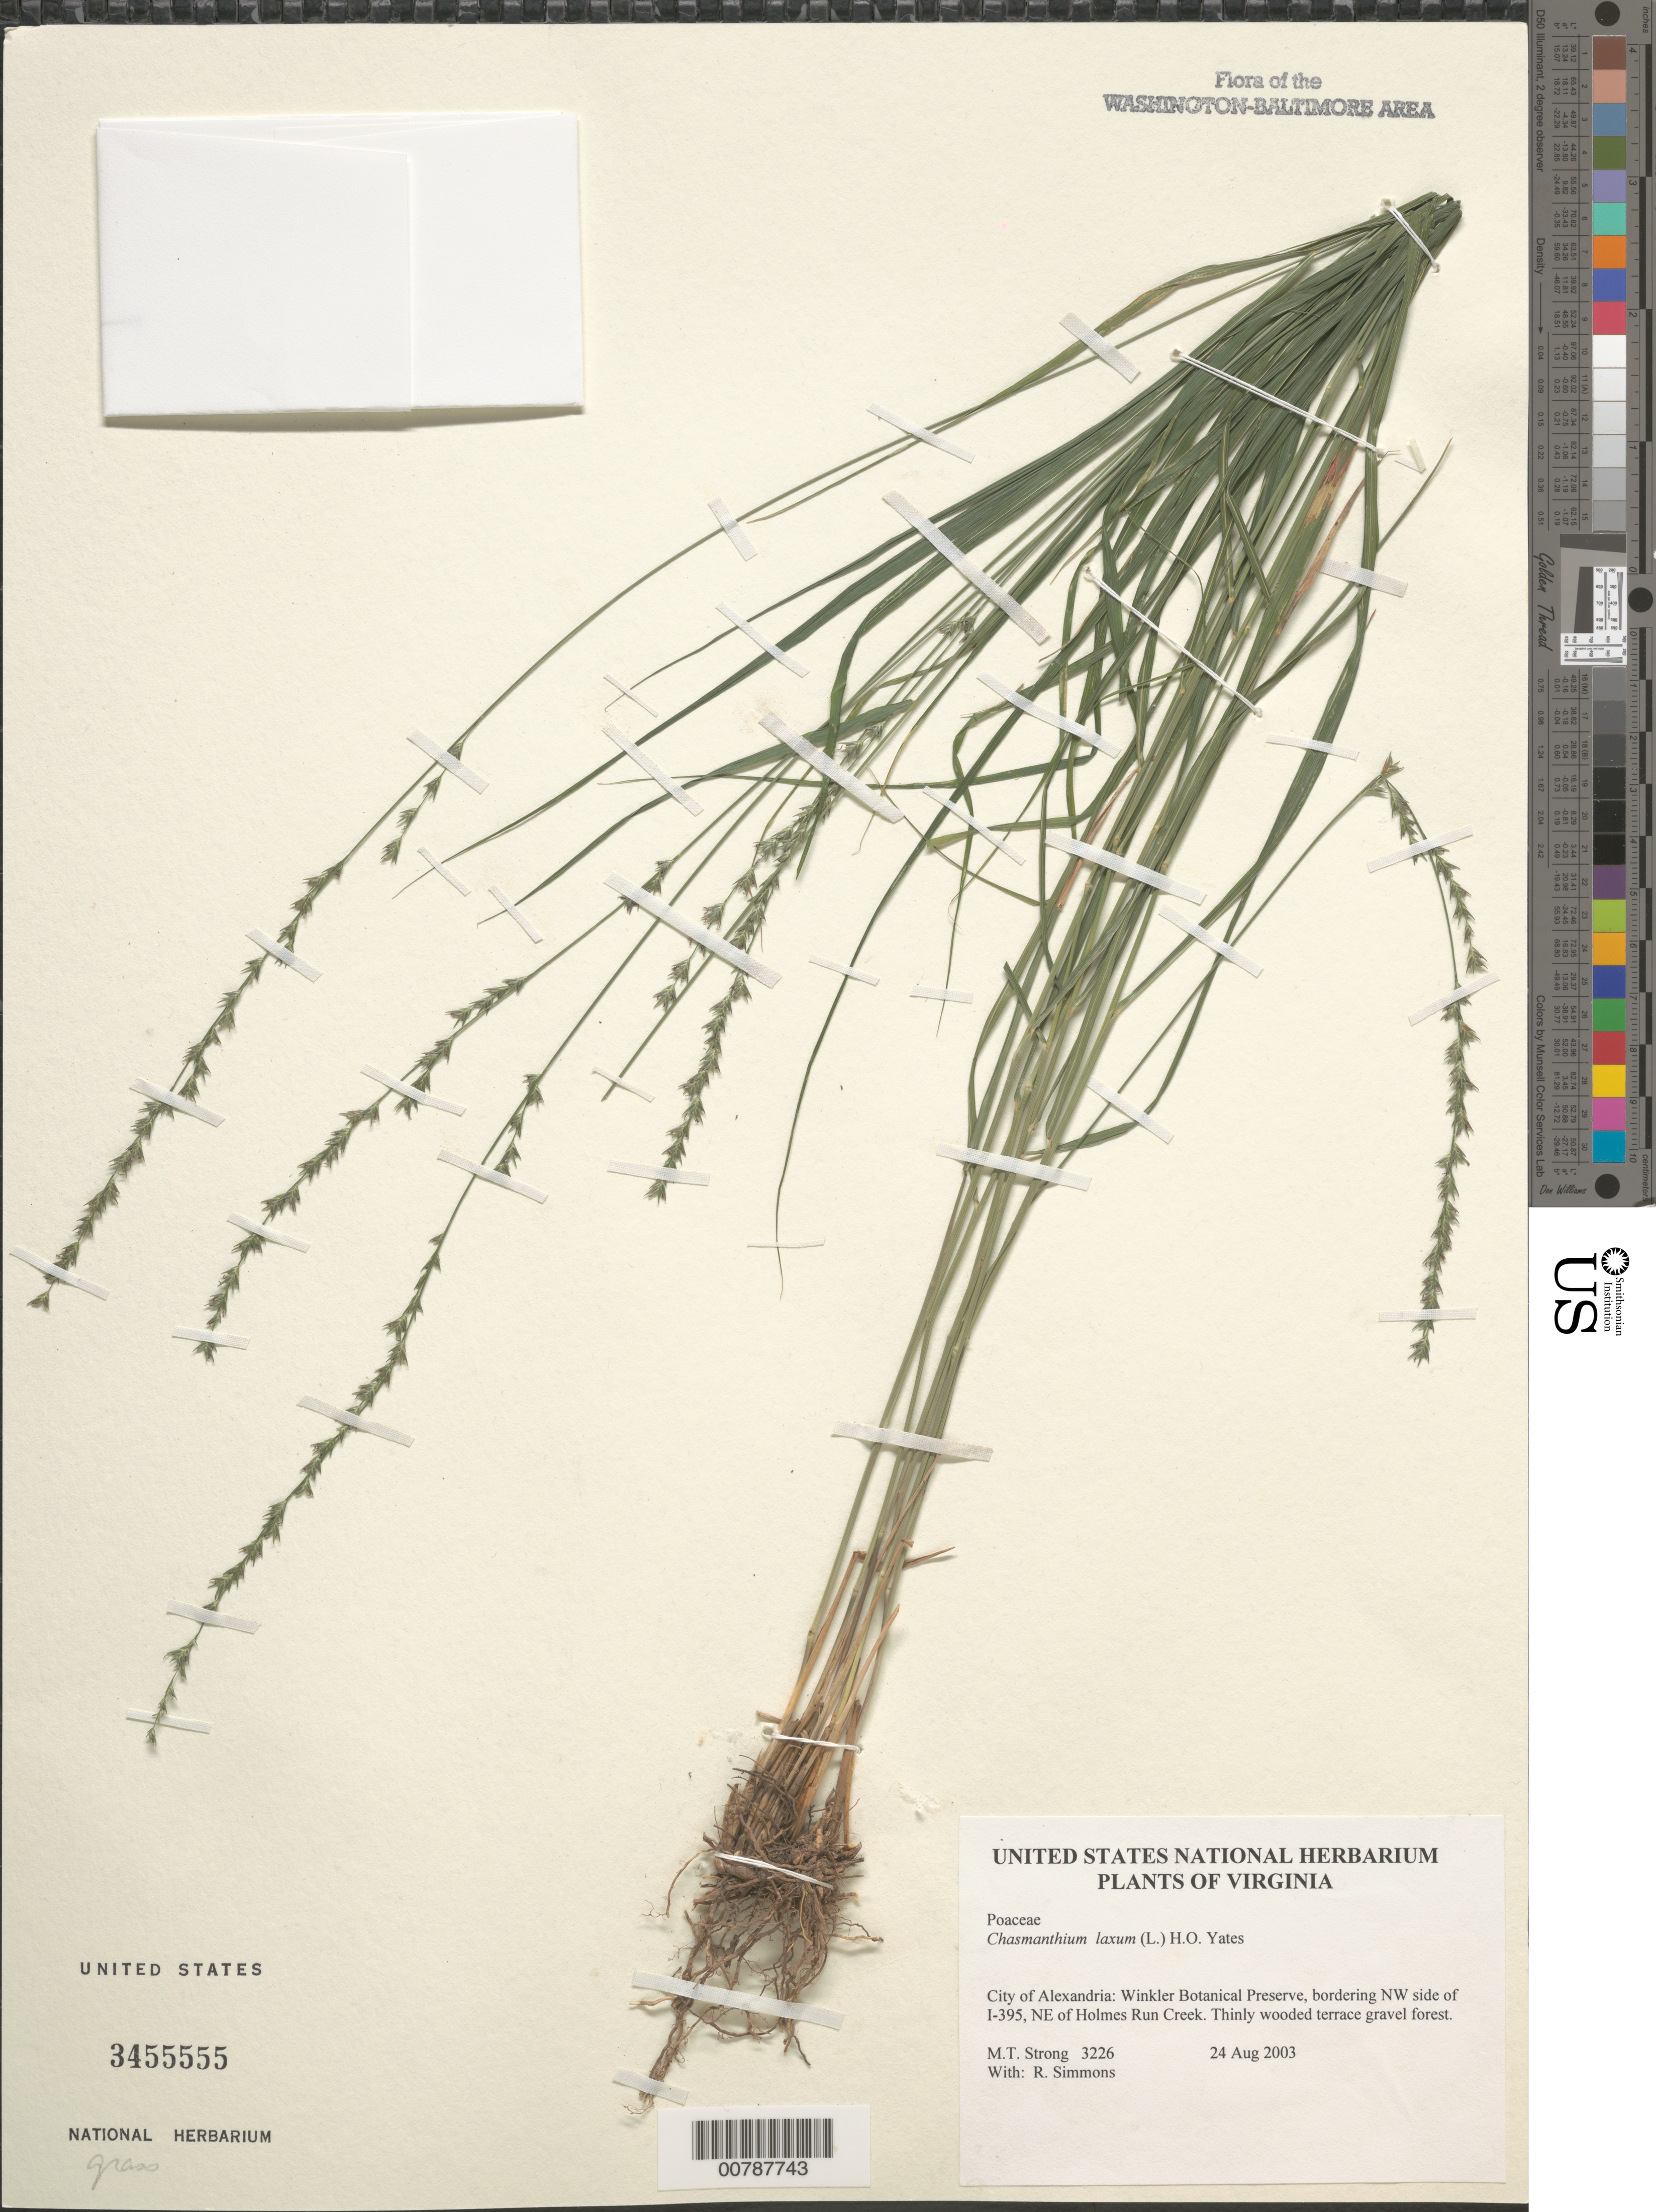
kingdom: Plantae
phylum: Tracheophyta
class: Liliopsida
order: Poales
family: Poaceae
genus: Chasmanthium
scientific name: Chasmanthium laxum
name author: (L.) H.O. Yates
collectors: M. T. Strong & R. Simmons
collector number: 3226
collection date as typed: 24 Aug 2003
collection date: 2003-08-24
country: United States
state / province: Virginia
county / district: City of Alexandria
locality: Winkler Botanical Preserve, bordering NW side of I-395, NE of Holmes Run Creek.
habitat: Thinly wooded terrace gravel forest.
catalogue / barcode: US 3455555